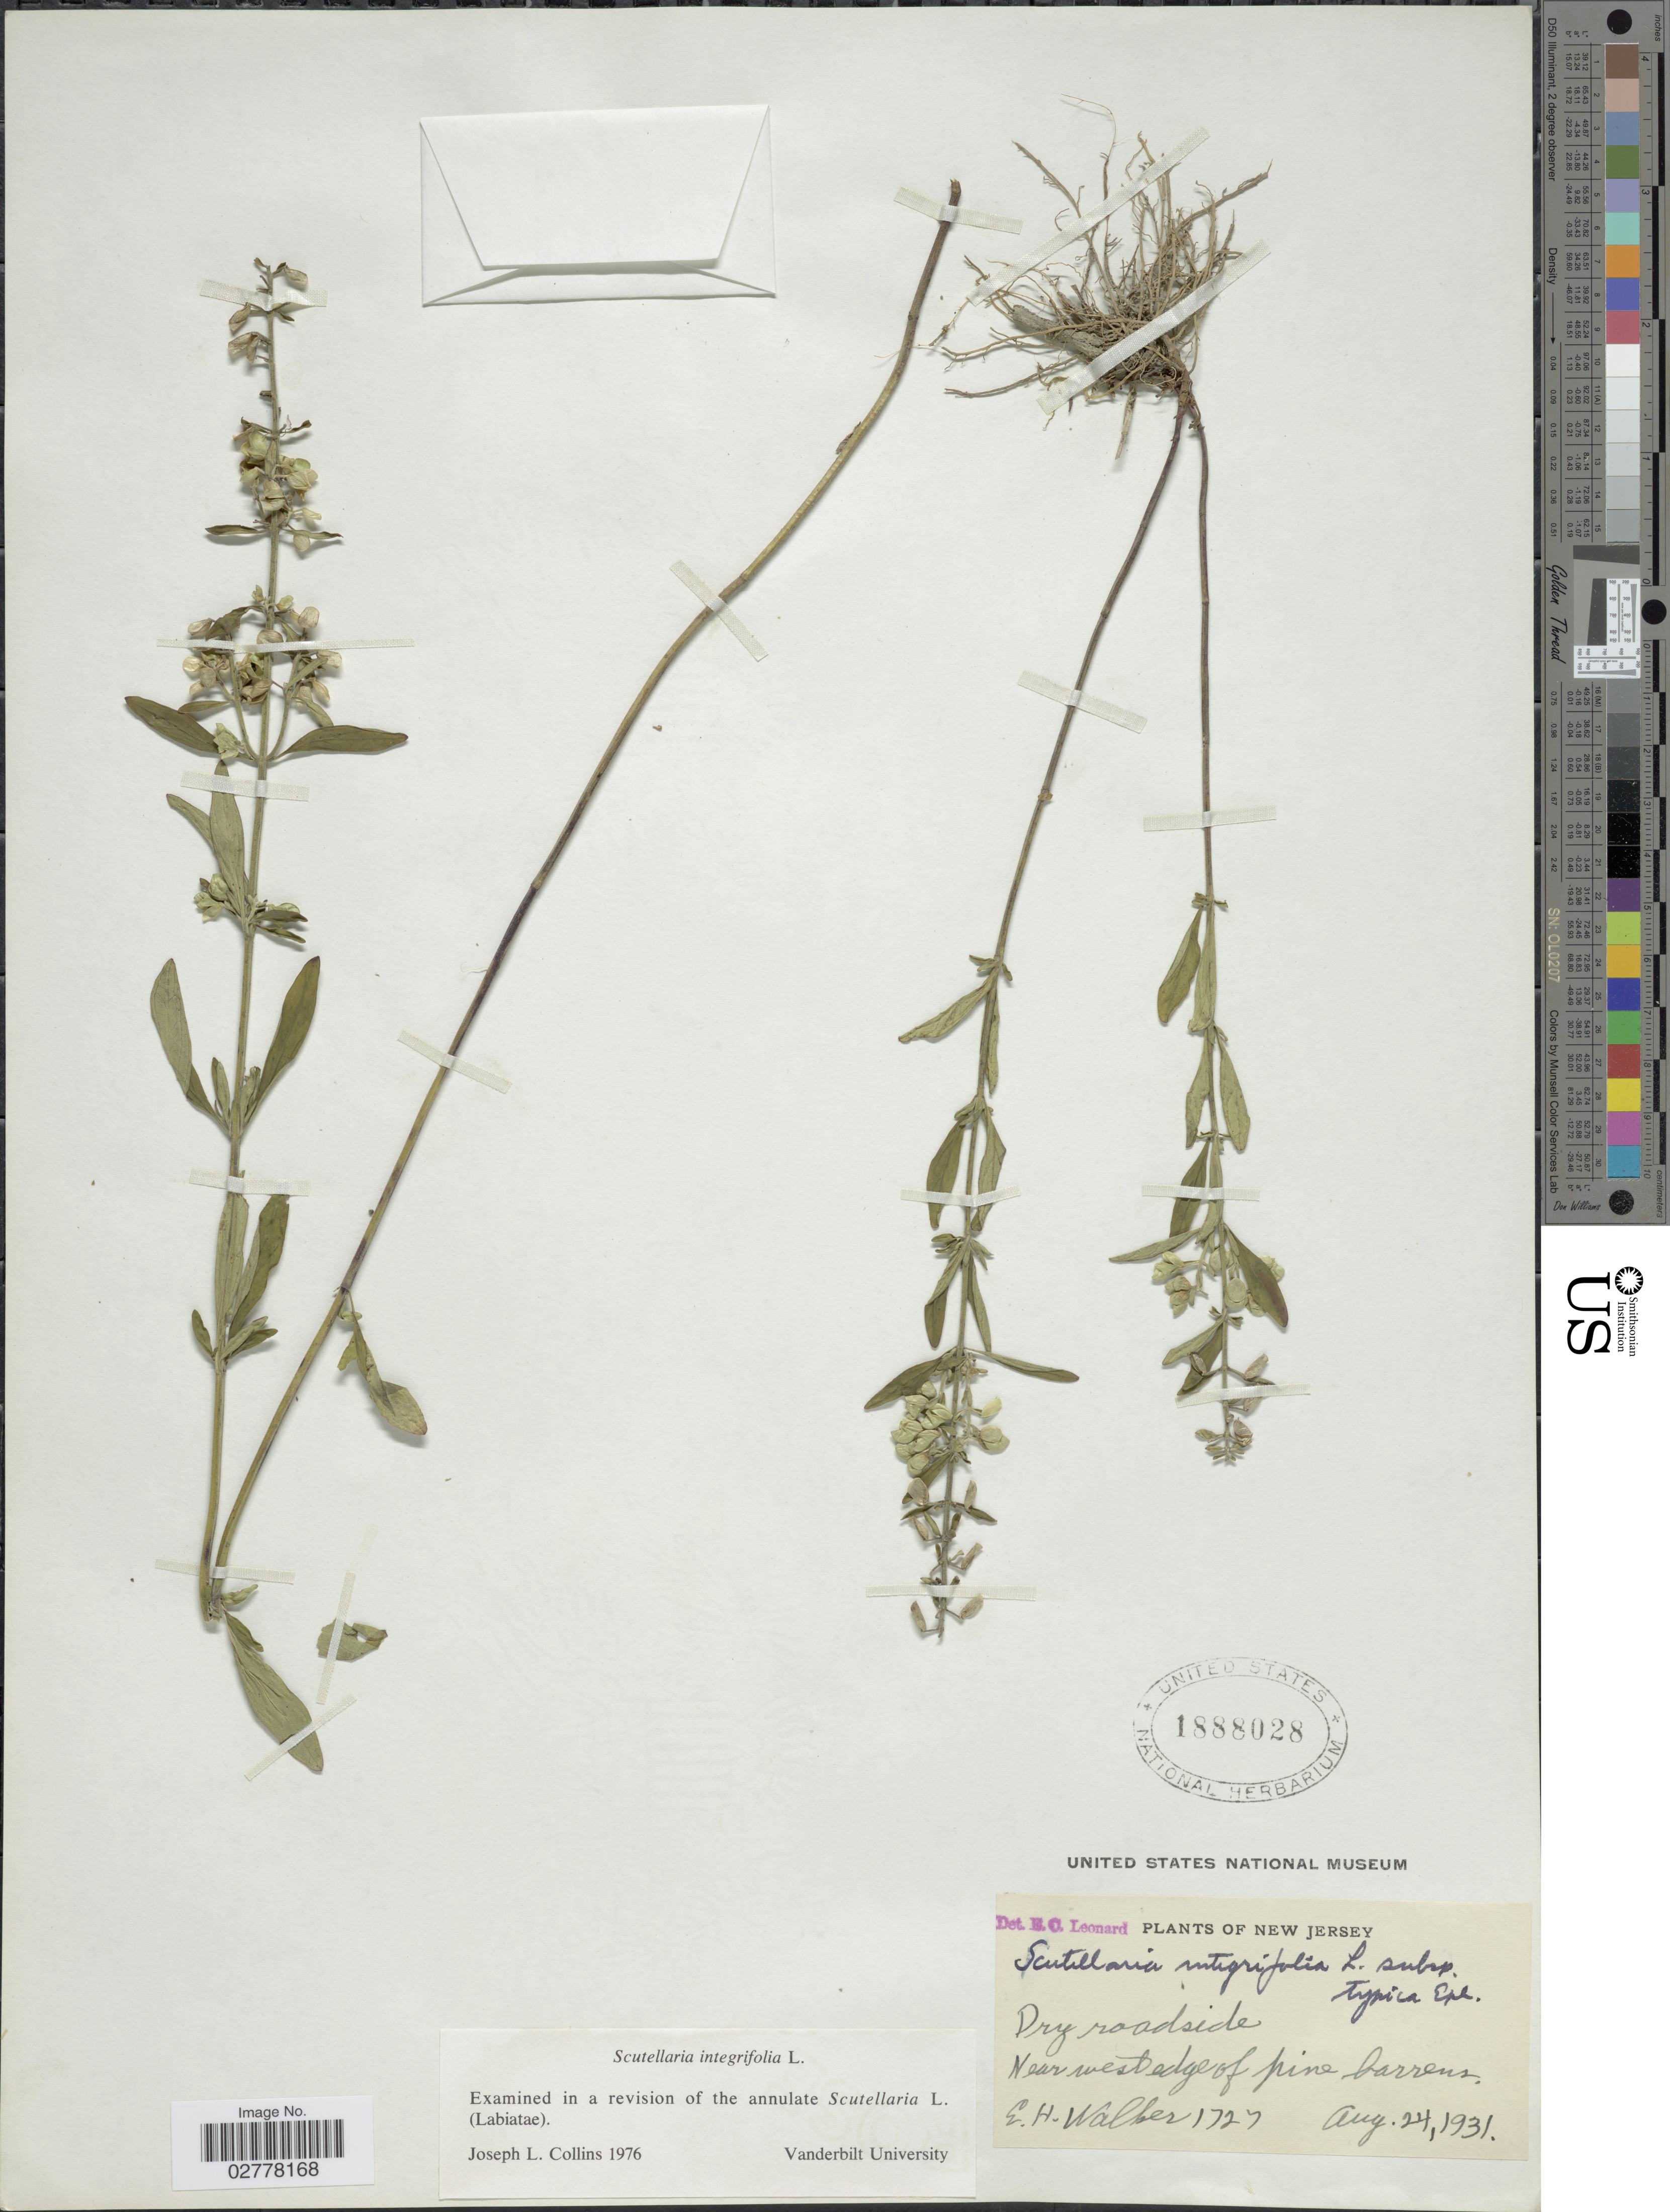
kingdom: Plantae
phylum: Tracheophyta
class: Magnoliopsida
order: Lamiales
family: Lamiaceae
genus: Scutellaria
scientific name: Scutellaria integrifolia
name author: L.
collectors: E. H. Walker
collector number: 1727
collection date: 1931-08-24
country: United States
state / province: New Jersey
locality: Near west edge of pine barrens.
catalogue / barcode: US 1888028